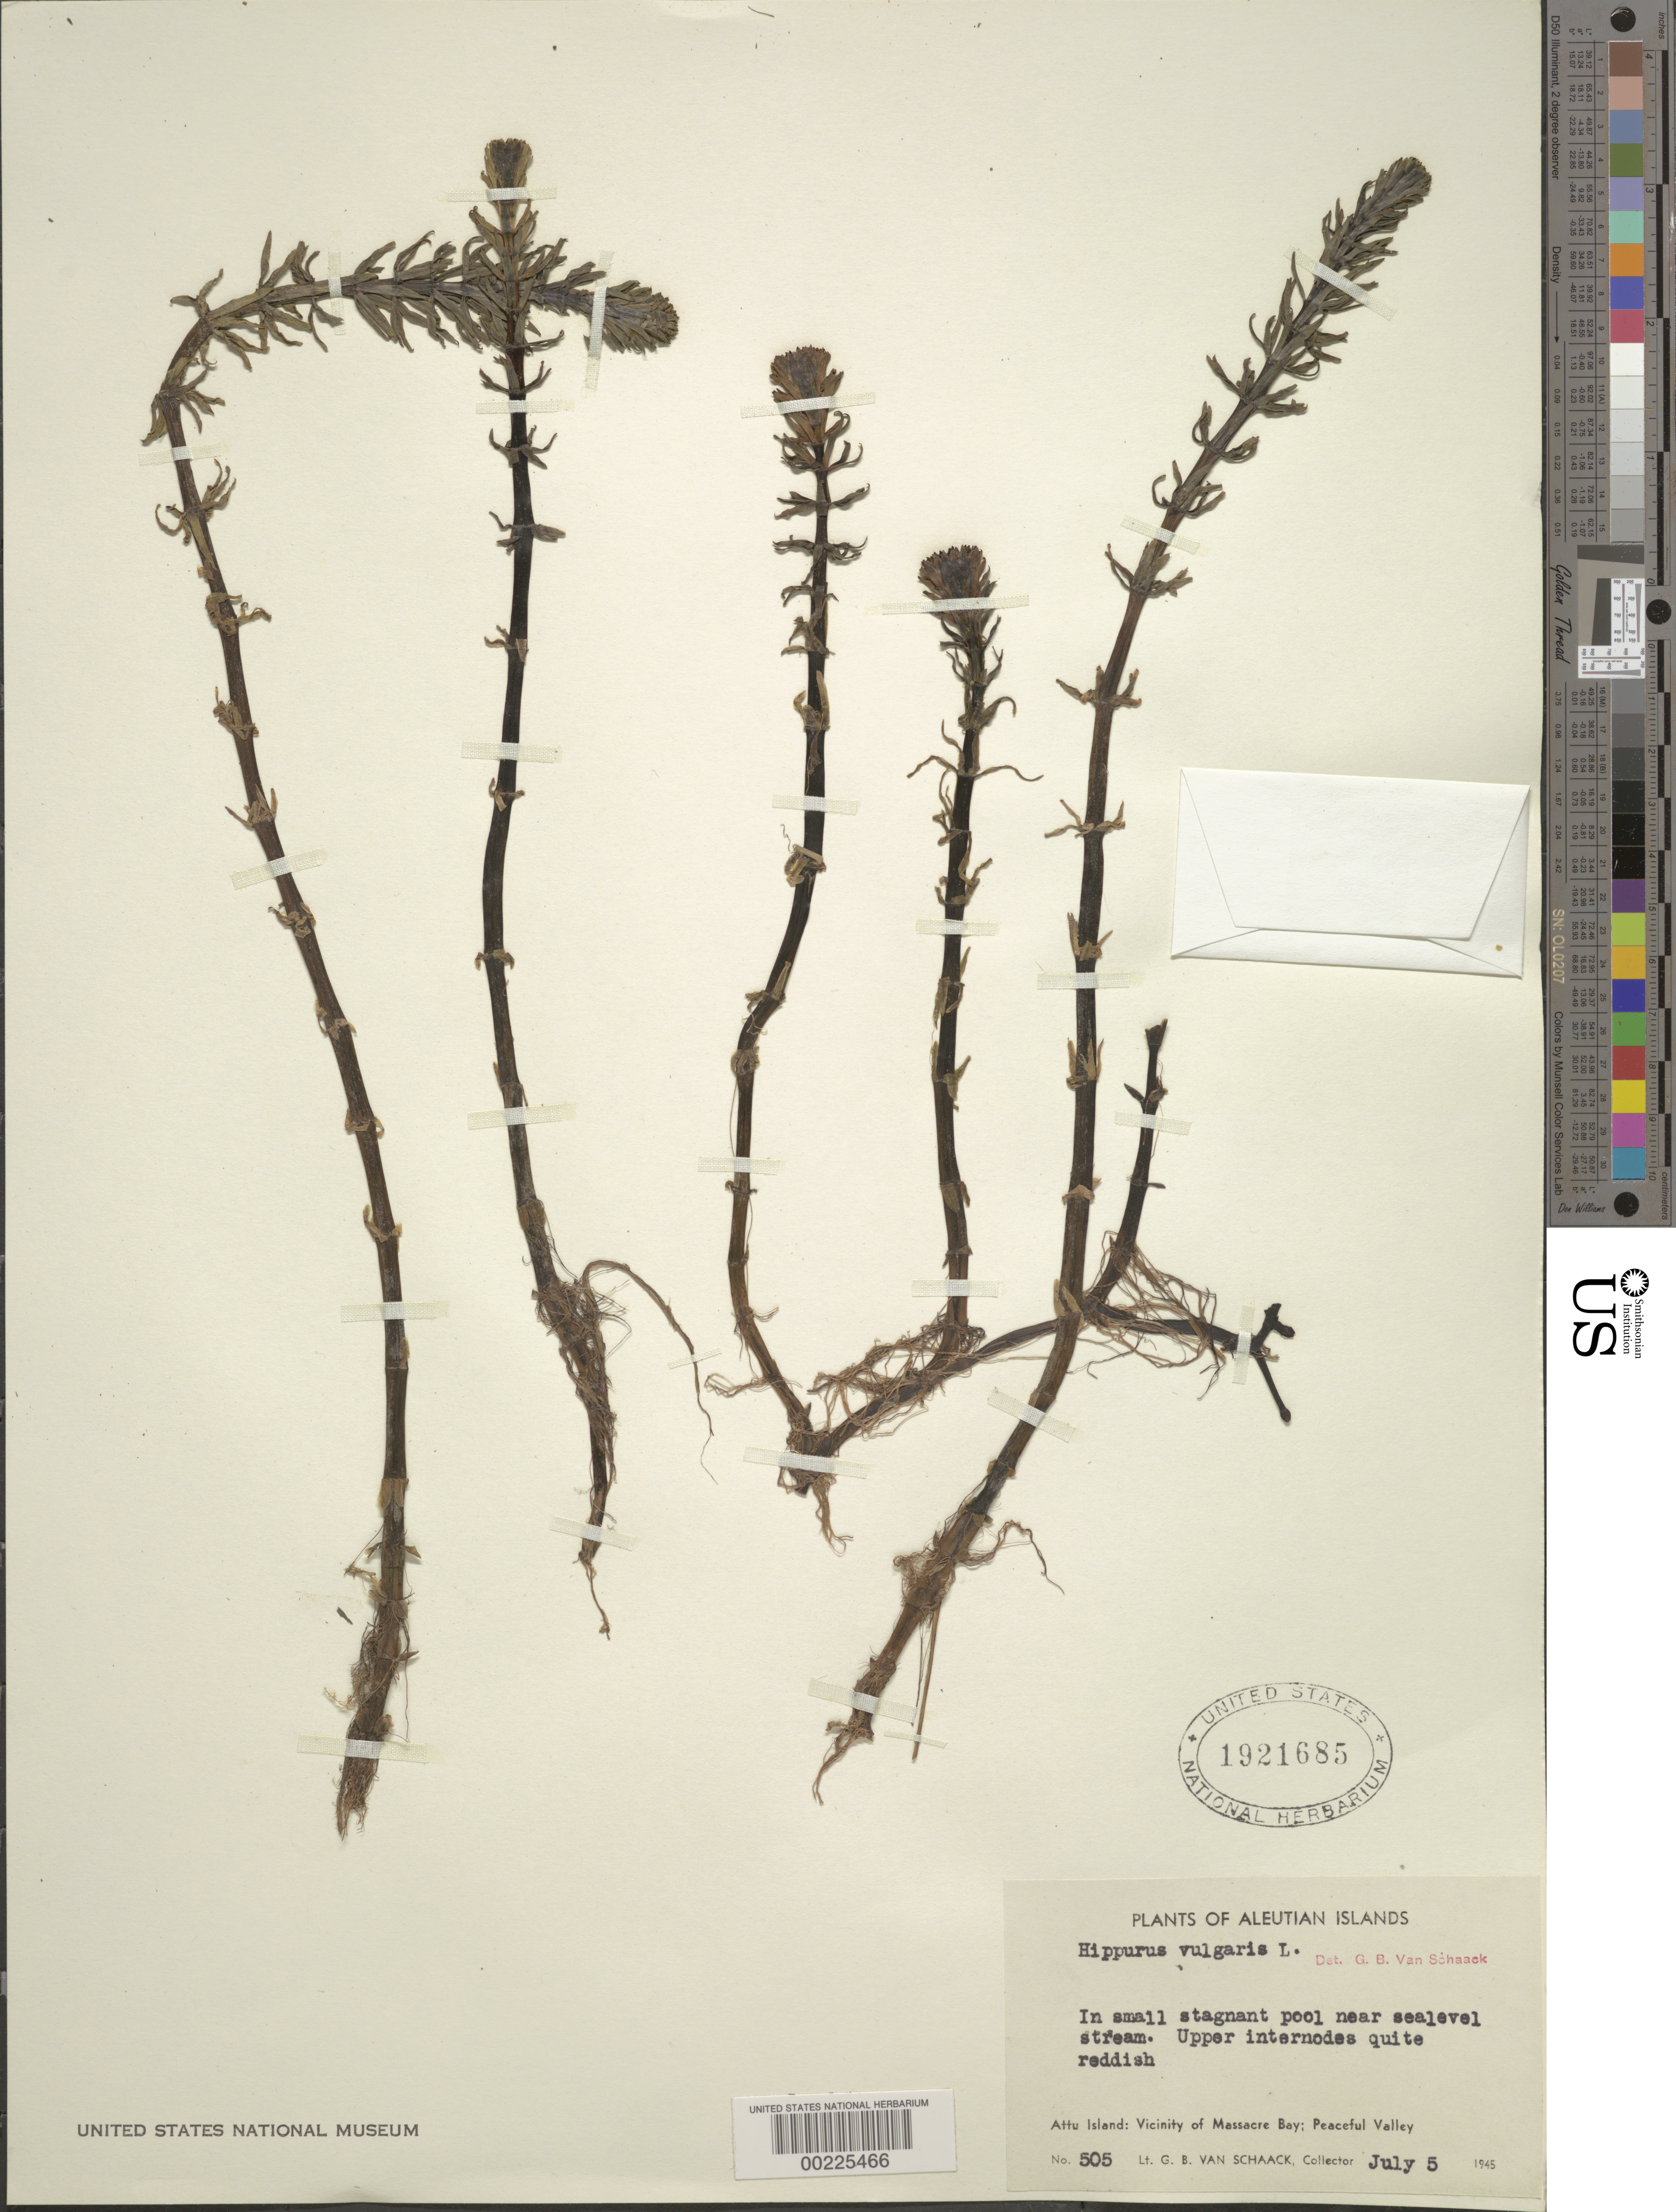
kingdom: Plantae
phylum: Tracheophyta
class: Magnoliopsida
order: Lamiales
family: Plantaginaceae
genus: Hippuris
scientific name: Hippuris vulgaris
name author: L.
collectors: G. Van Schaack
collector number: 505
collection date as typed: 05 Jul 1945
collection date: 1945-07-05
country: United States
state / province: Alaska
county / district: Aleutians West Census Area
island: Attu Island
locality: Attu island: vicinity of massacre bay; peaceful valley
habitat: In small stagnant pool near sea level stream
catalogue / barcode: US 1921685